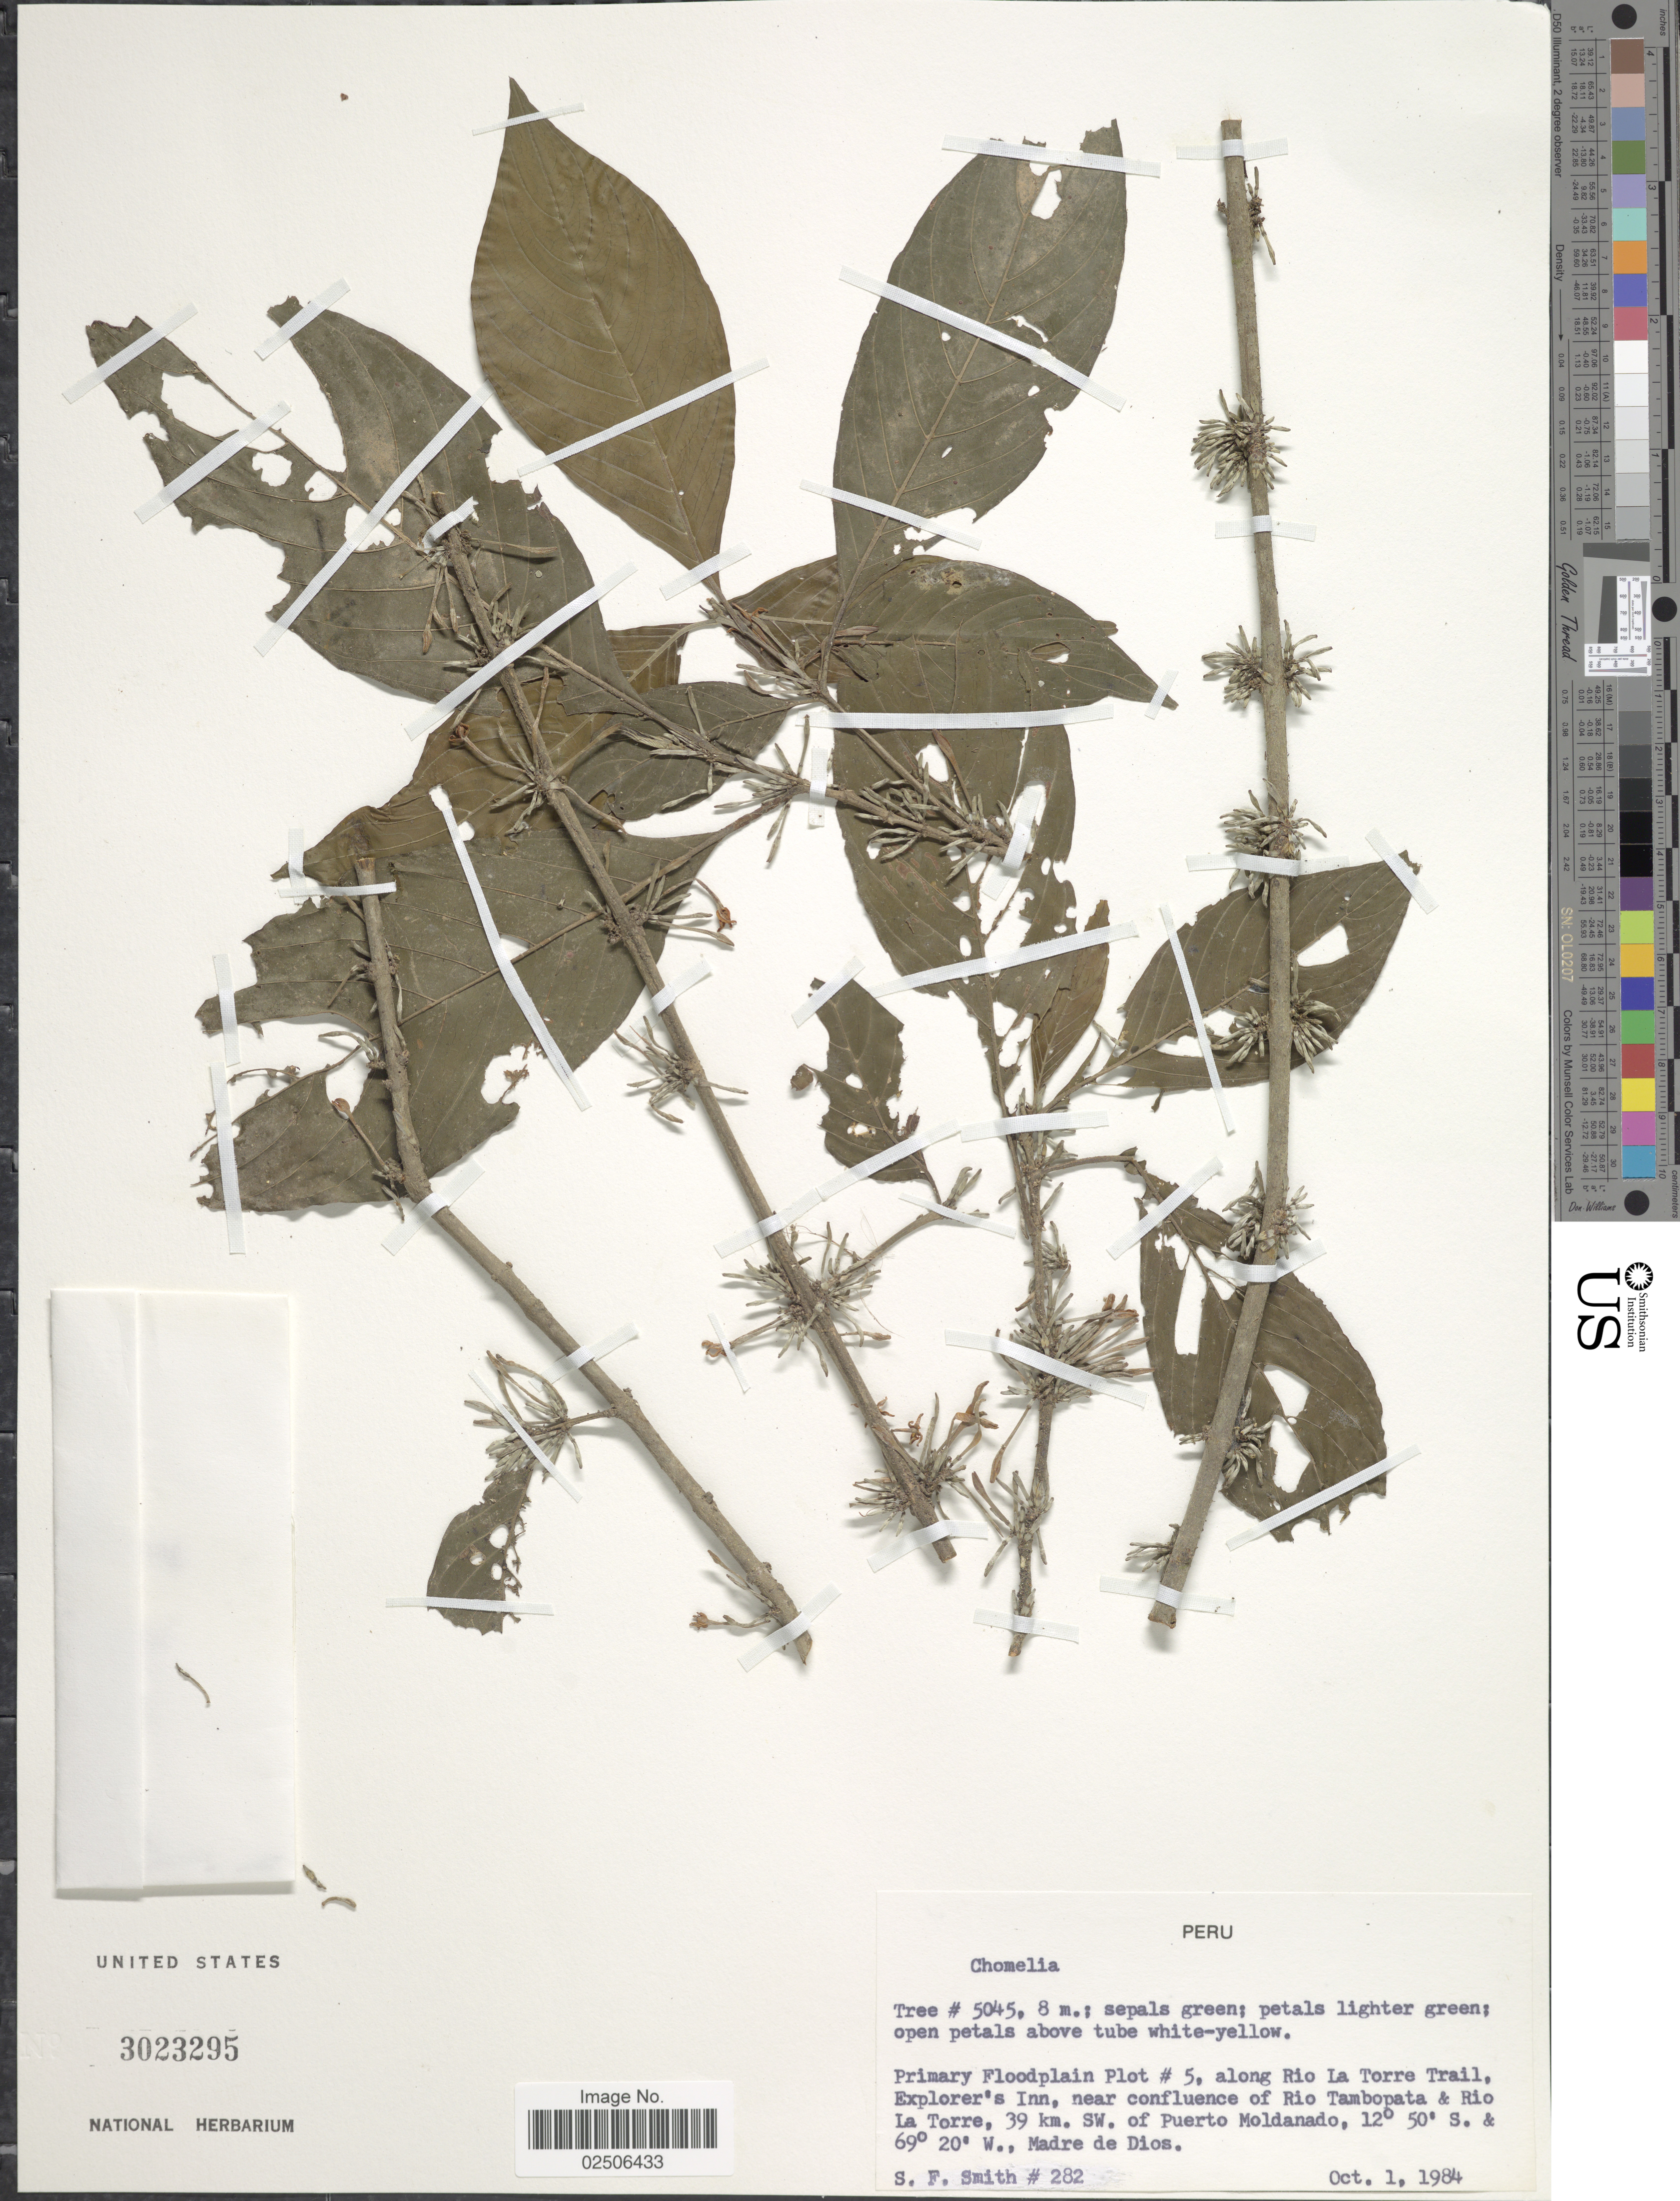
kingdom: Plantae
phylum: Tracheophyta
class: Magnoliopsida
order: Gentianales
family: Rubiaceae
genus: Chomelia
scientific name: Chomelia sp.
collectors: S.F. Smith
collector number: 282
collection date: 1984-10-01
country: Peru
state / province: Madre de Dios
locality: Primary Floodplain Plot #5, along Rio La Torre Trail, Explorer's Inn, near confluence of Rio Tambopata & Rio La Torre, 39 km. SW. of Puerto Moldanado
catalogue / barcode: US 3023295